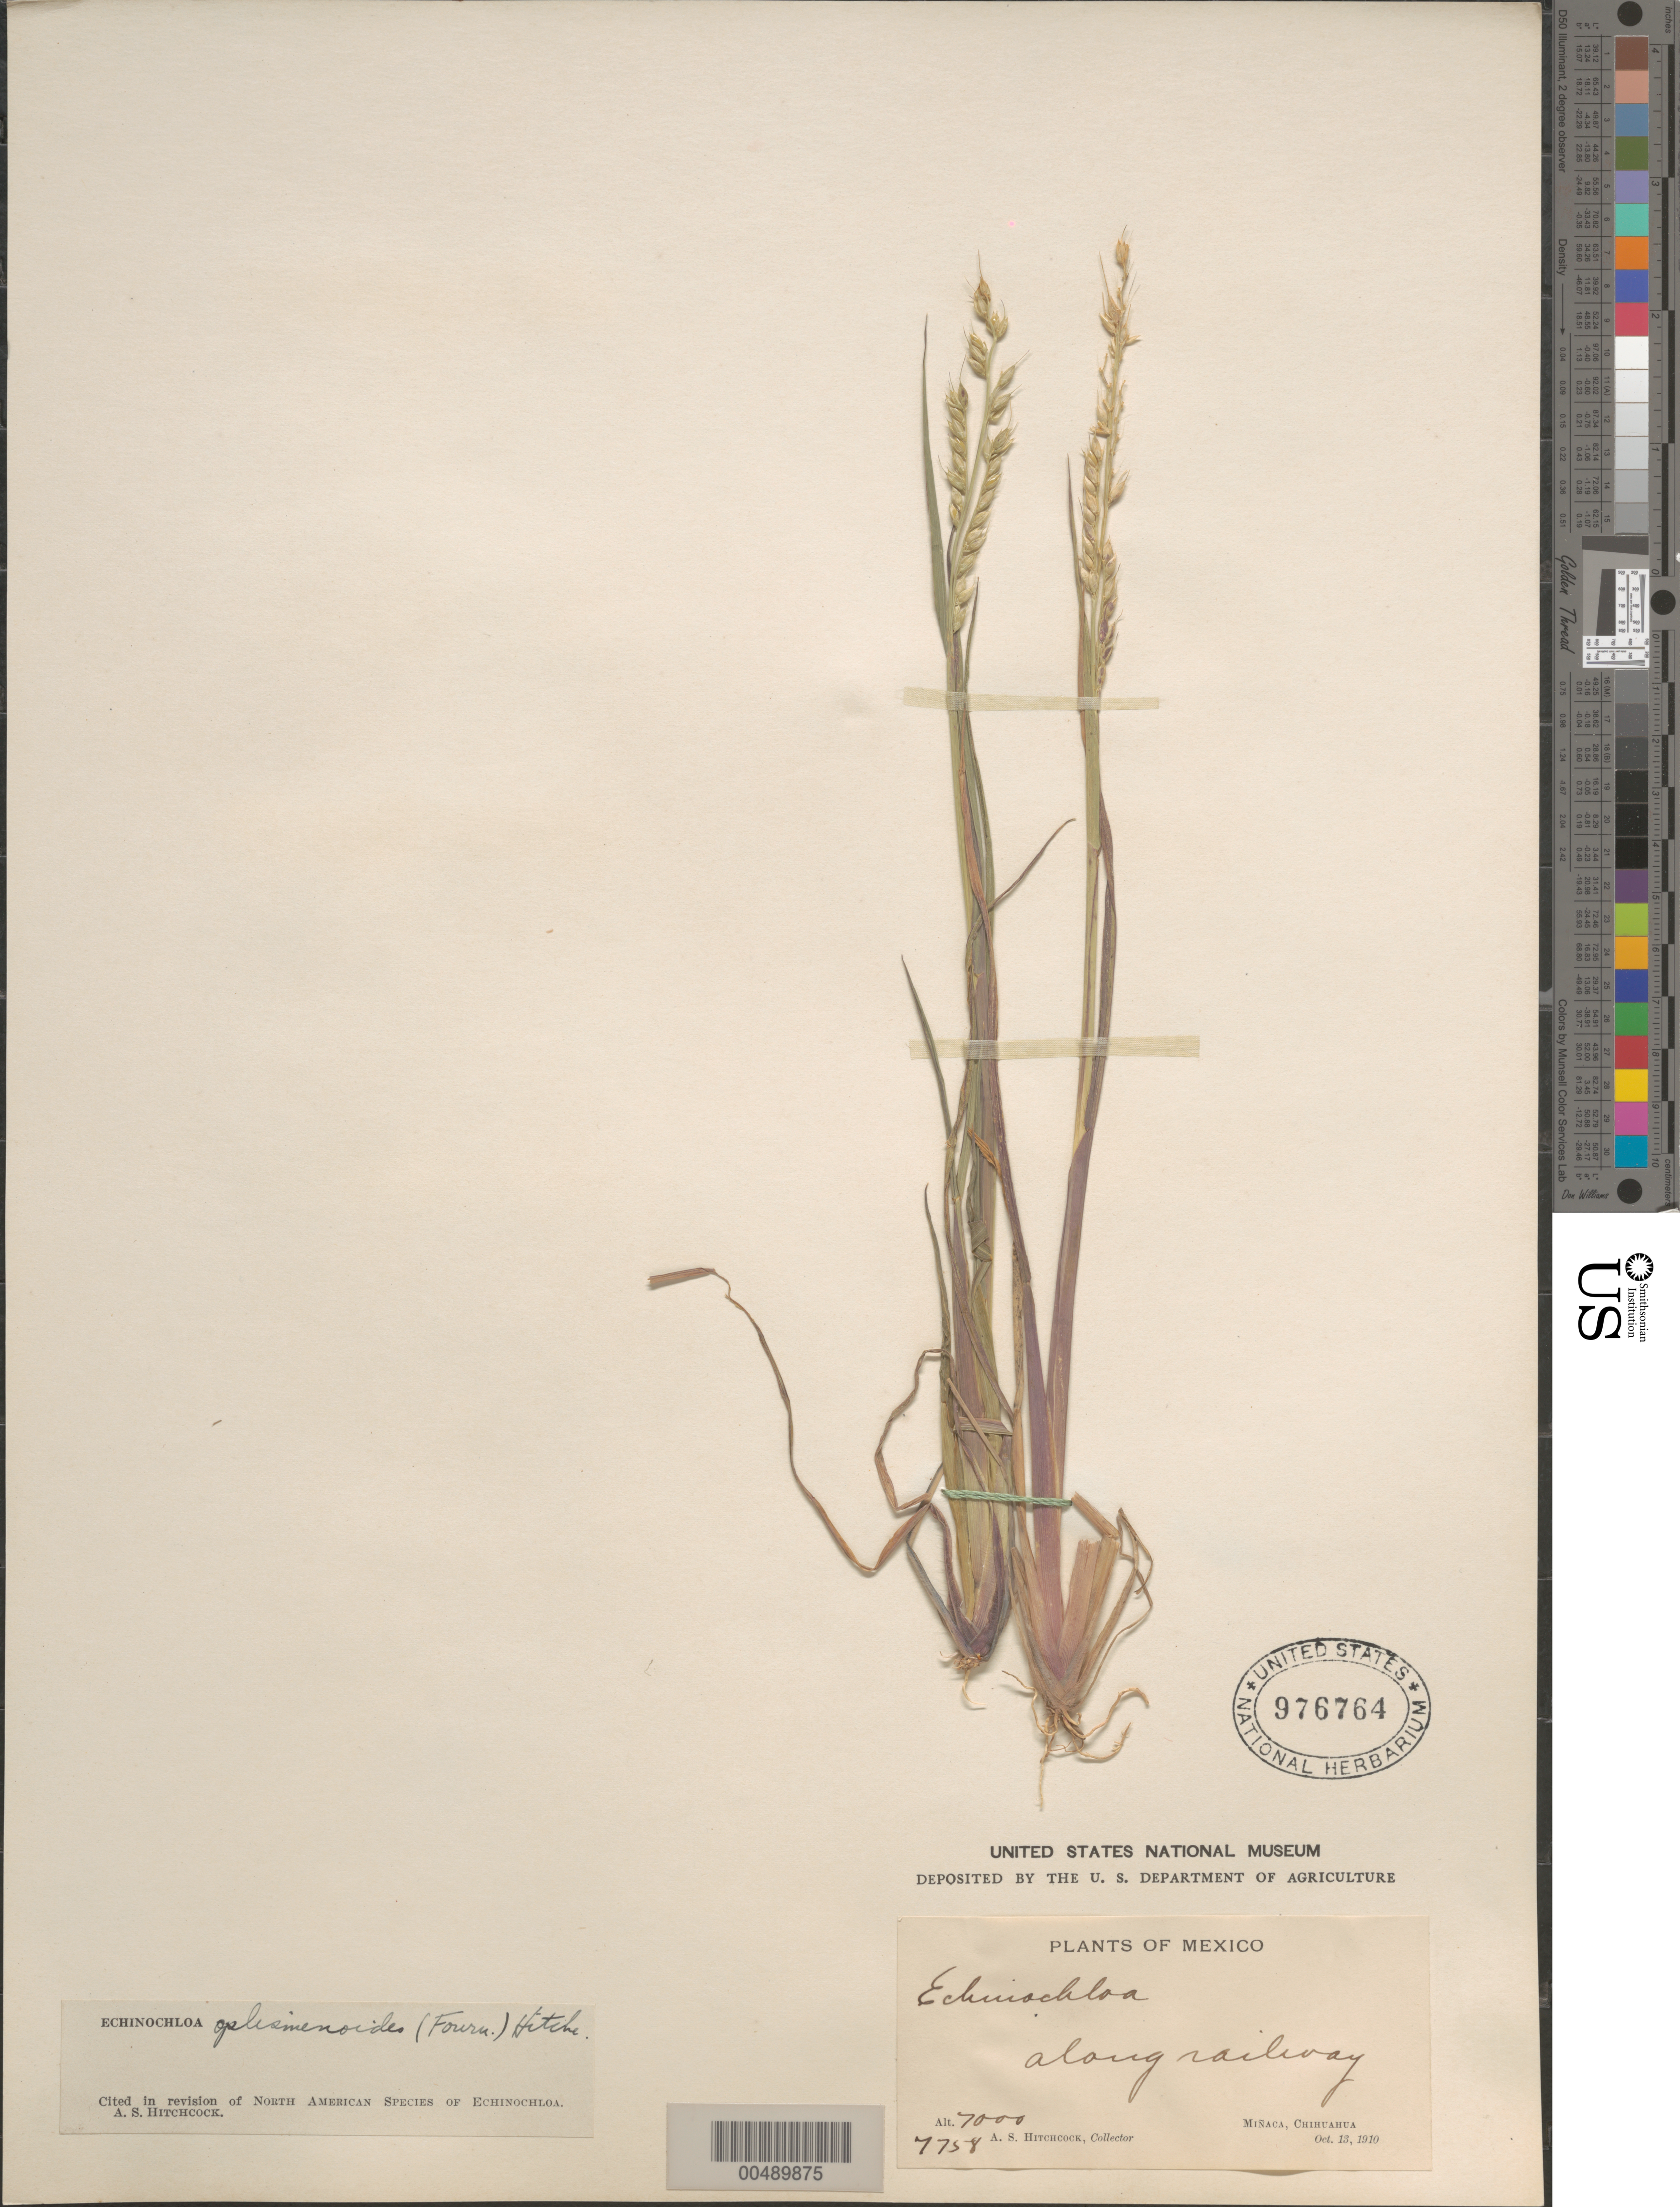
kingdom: Plantae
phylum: Tracheophyta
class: Liliopsida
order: Poales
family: Poaceae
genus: Echinochloa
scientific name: Echinochloa oplismenoides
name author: (E. Fourn.) Hitchc.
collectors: A. S. Hitchcock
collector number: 7758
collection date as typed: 13 Oct 1910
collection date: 1910-10-13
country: Mexico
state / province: Chihuahua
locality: Miñaca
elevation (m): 2134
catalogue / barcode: US 976764